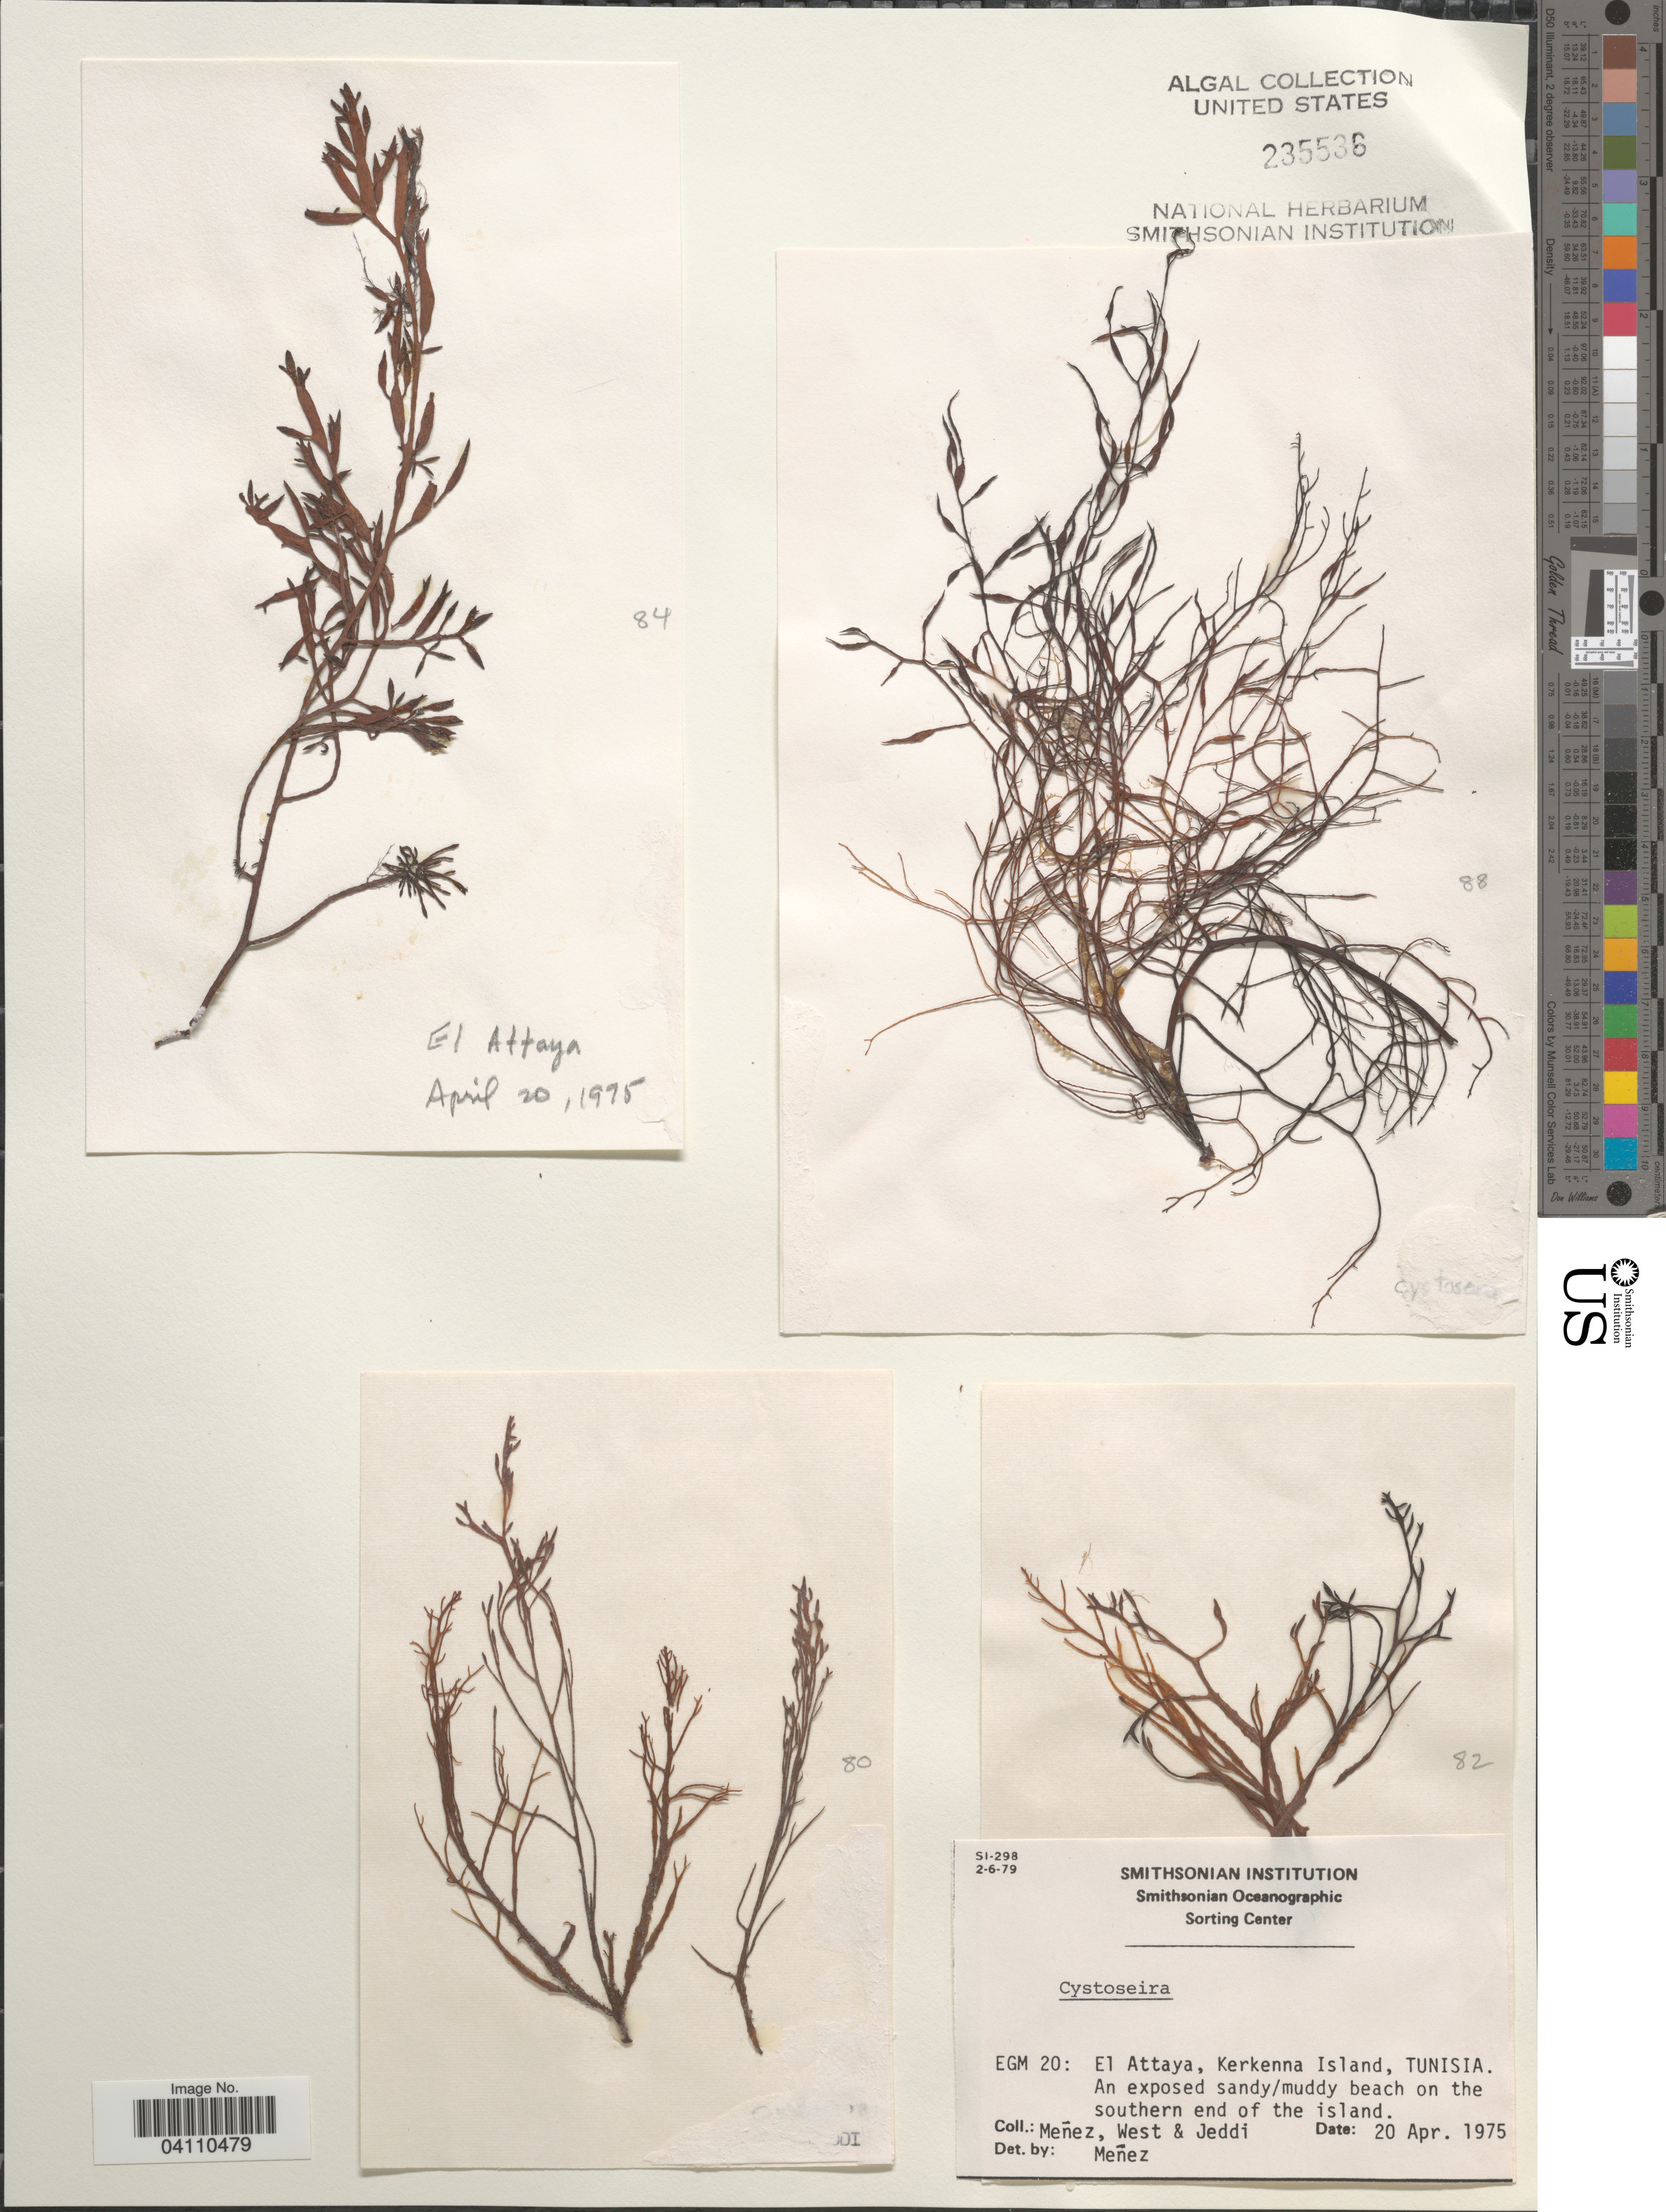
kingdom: Chromista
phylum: Ochrophyta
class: Phaeophyceae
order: Fucales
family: Sargassaceae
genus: Cystoseira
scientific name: Cystoseira sp.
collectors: Menez, -. West & -. Jeddi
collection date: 1975-04-20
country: Tunisia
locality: EGM 20: El Attaya, Kerkenna Island, Tunisia. An exposed sandy/muddy beach on the southern end of the island.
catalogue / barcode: US 235536